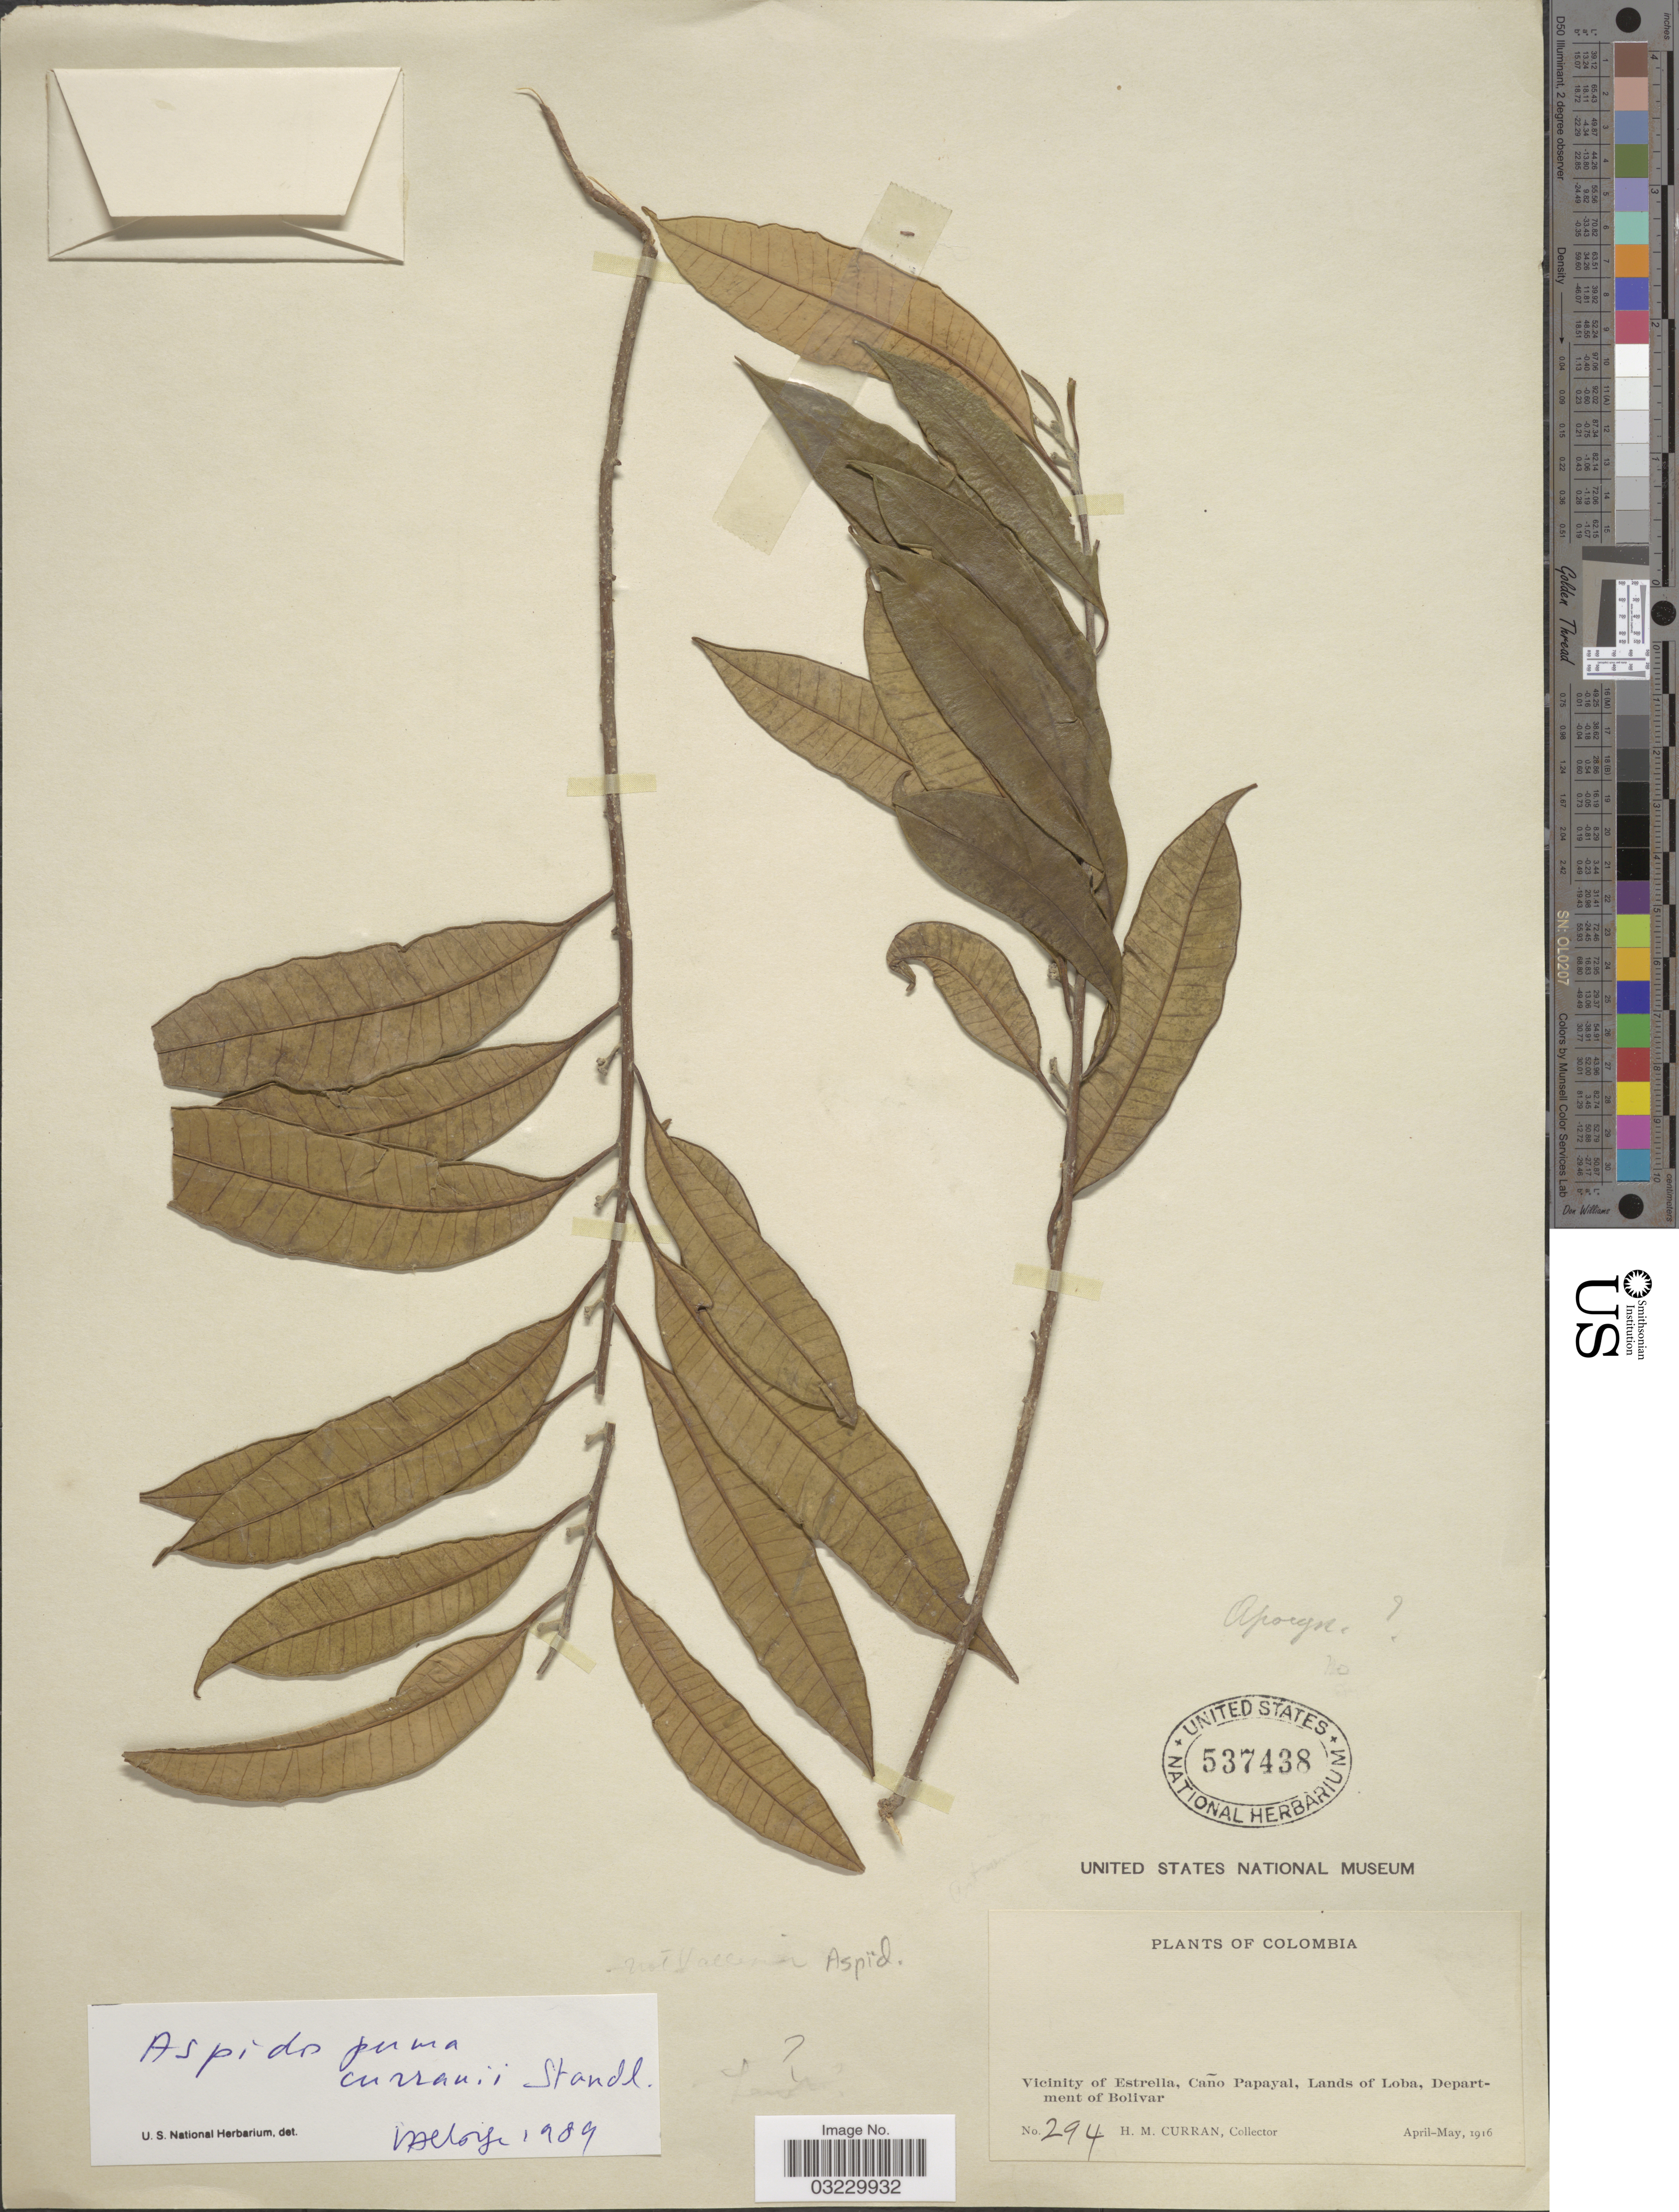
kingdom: Plantae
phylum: Tracheophyta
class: Magnoliopsida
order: Gentianales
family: Apocynaceae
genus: Aspidosperma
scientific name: Aspidosperma megalocarpon subsp. curranii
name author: (Standl.) Marc.-Ferr.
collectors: H. M. Curran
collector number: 294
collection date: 1916-04/1916-05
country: Colombia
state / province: Bolívar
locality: Vicinity of Estrella, Caño Papayal, Lands of Loba, Department of Bolivar.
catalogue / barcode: US 537438